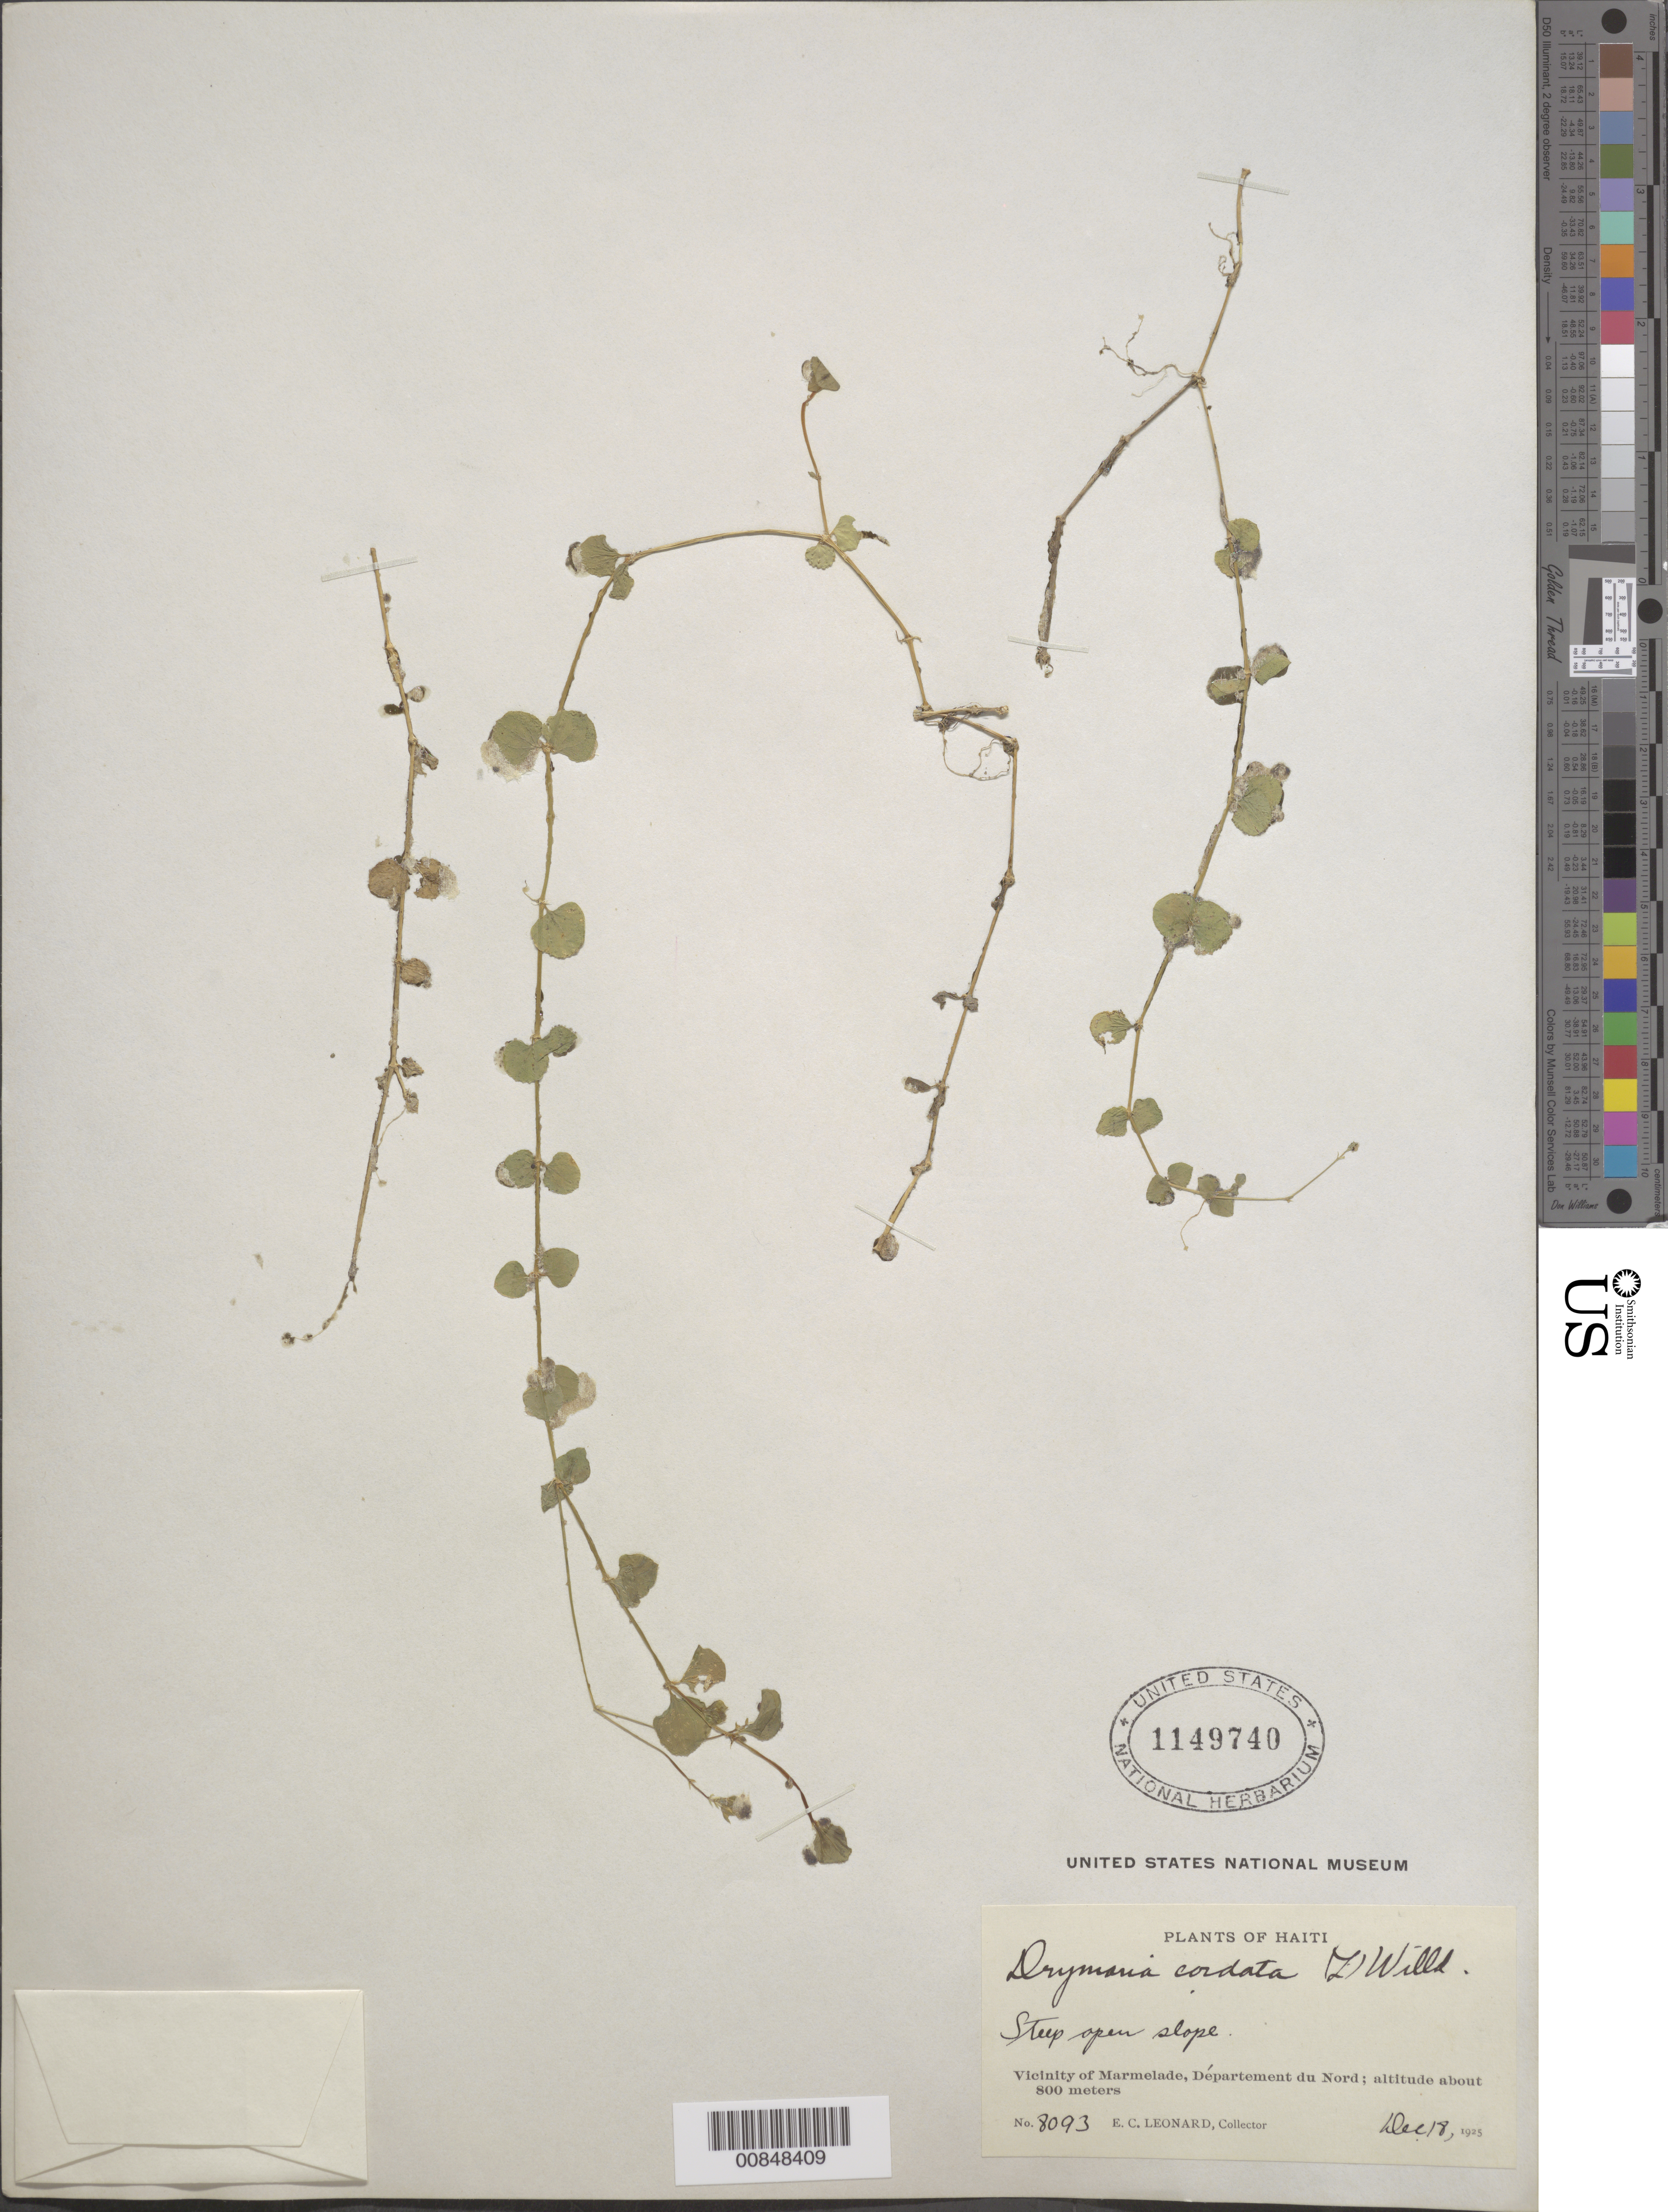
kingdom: Plantae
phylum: Tracheophyta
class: Magnoliopsida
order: Caryophyllales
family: Caryophyllaceae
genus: Drymaria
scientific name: Drymaria cordata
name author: (L.) Willd. ex Schult.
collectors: E. C. Leonard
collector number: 8093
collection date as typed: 18 Dec 1925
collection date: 1925-12-18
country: Haiti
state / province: Nord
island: Hispaniola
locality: Vicinity of Marmelade.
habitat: Steep open slopes.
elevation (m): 800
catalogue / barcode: US 1149740